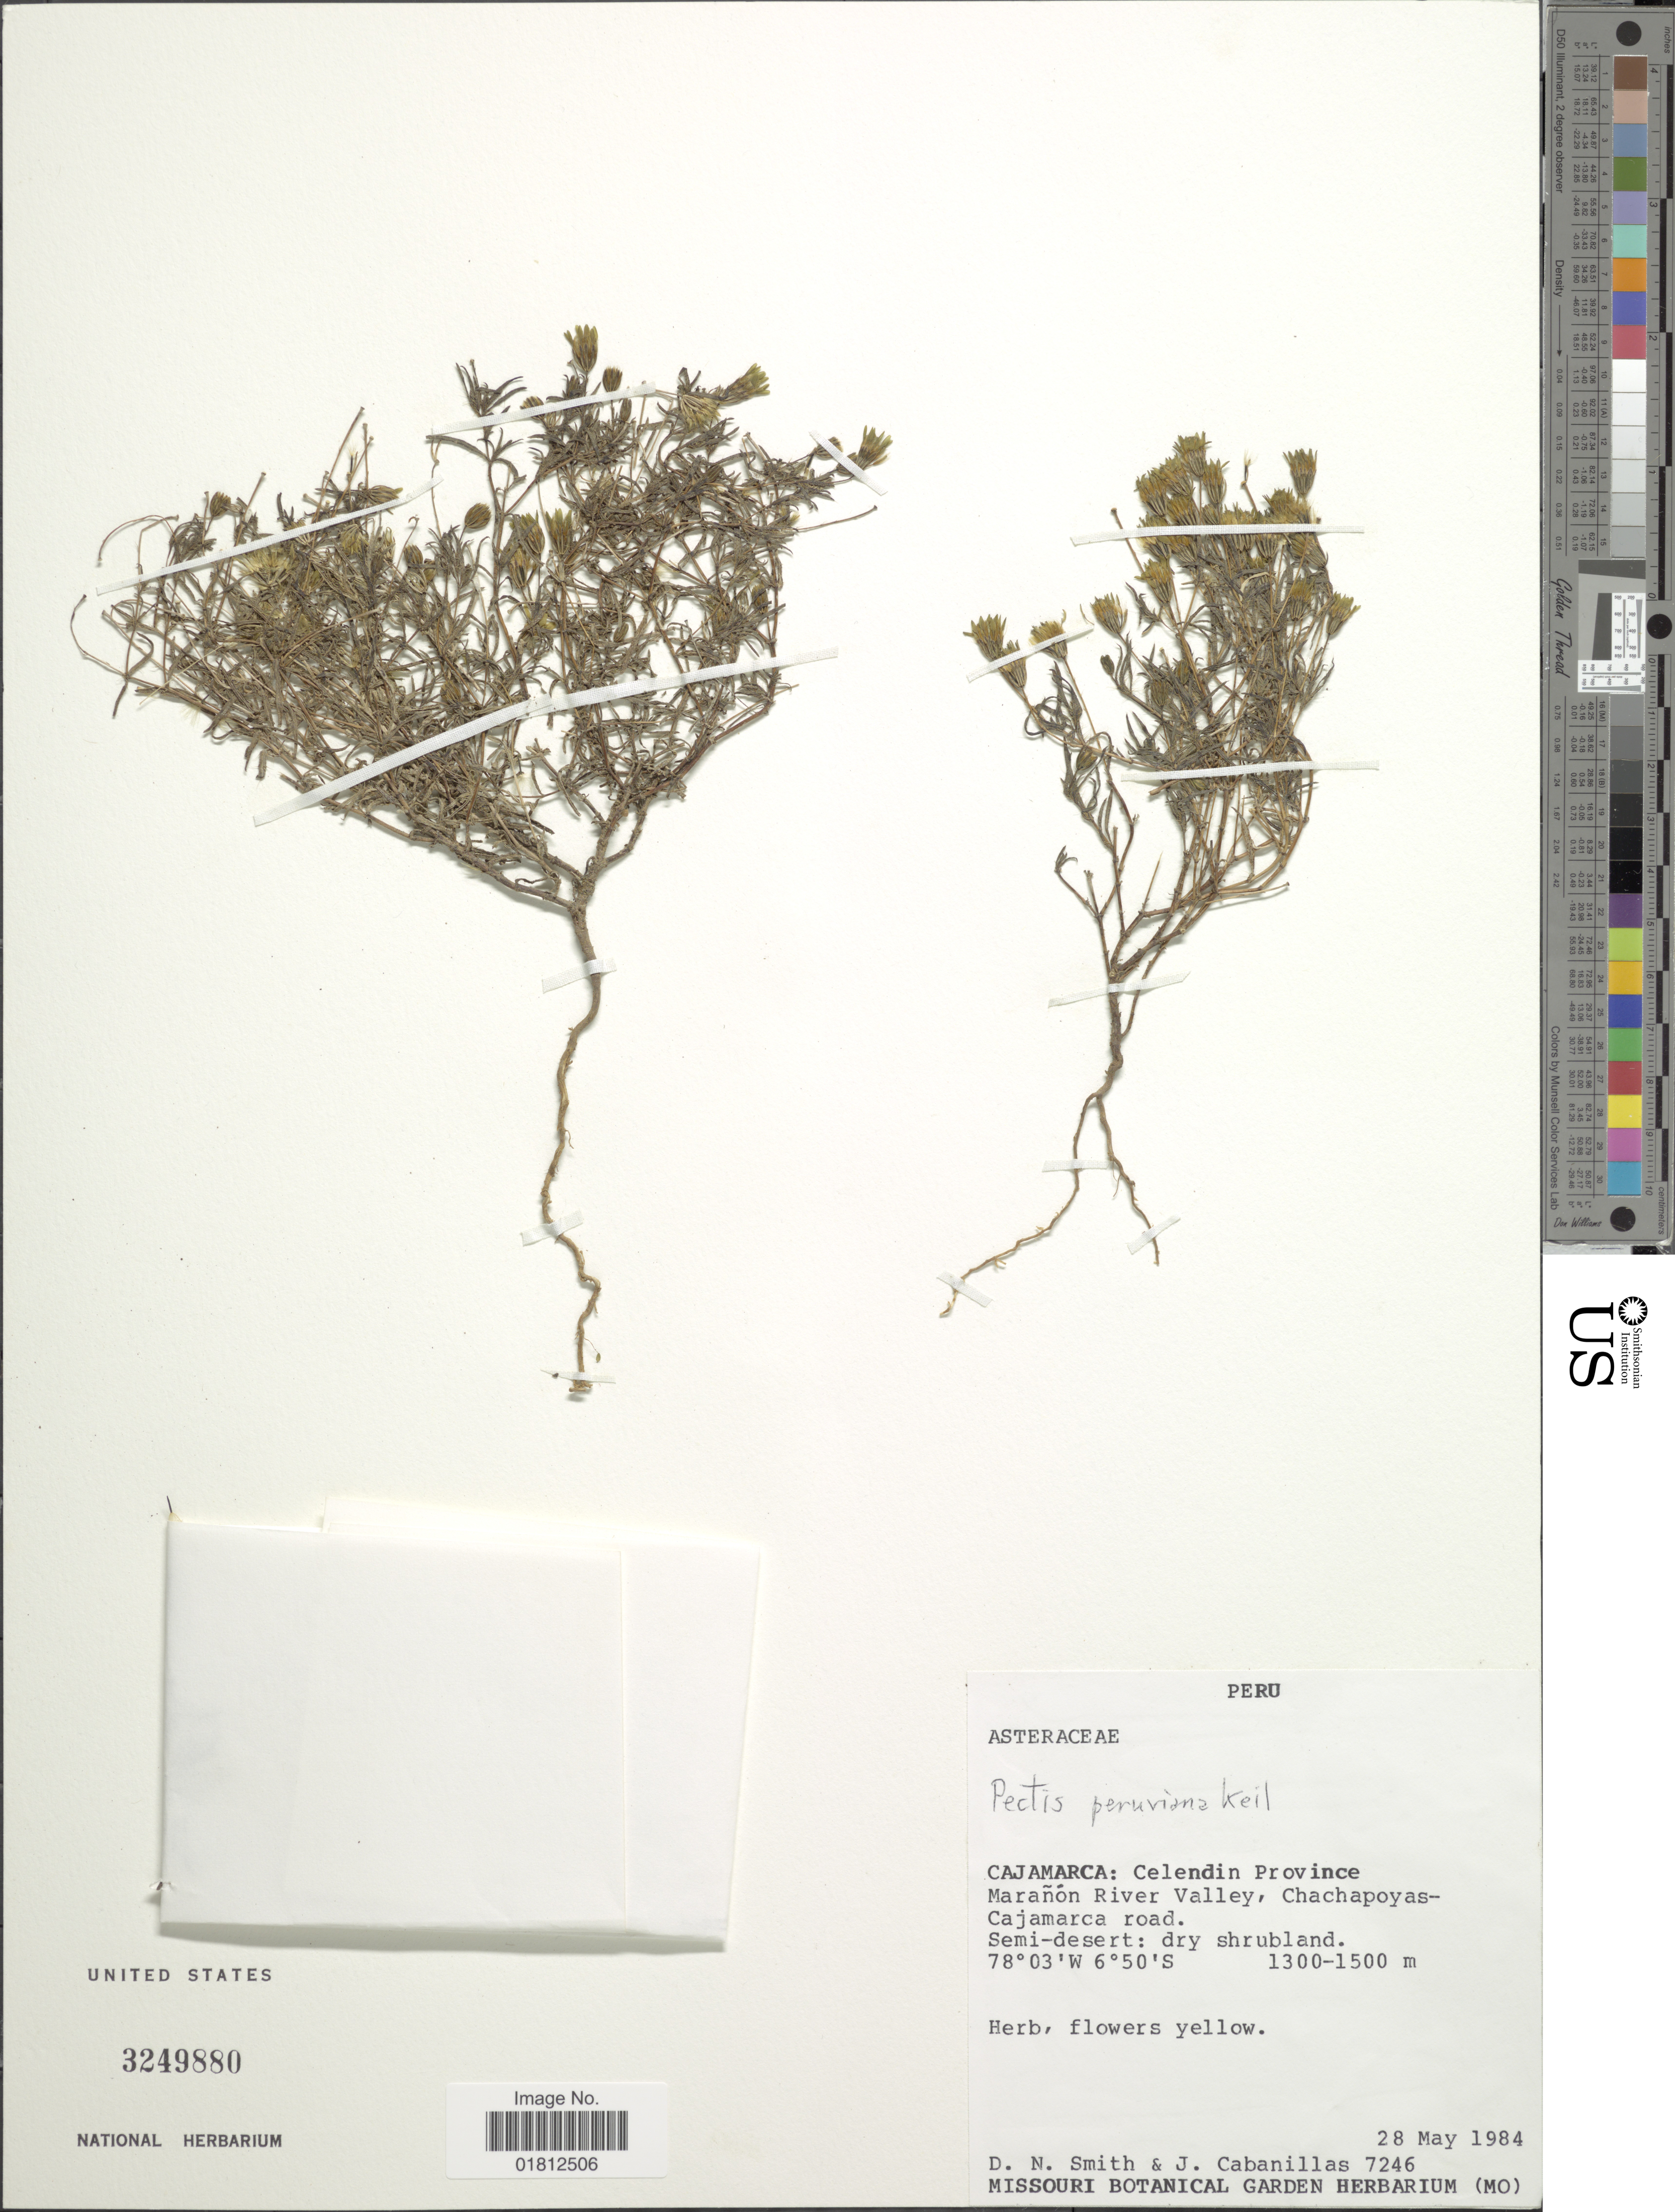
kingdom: Plantae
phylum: Tracheophyta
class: Magnoliopsida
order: Asterales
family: Asteraceae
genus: Pectis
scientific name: Pectis peruviana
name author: D.J. Keil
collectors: D. Smith & J. Cabanillas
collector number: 7246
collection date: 1984-05-28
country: Peru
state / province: Cajamarca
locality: Celendin Province, Marañón River Valley, Chachapoyas-Cajamarca road, semi-desert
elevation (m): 1300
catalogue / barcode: US 3249880